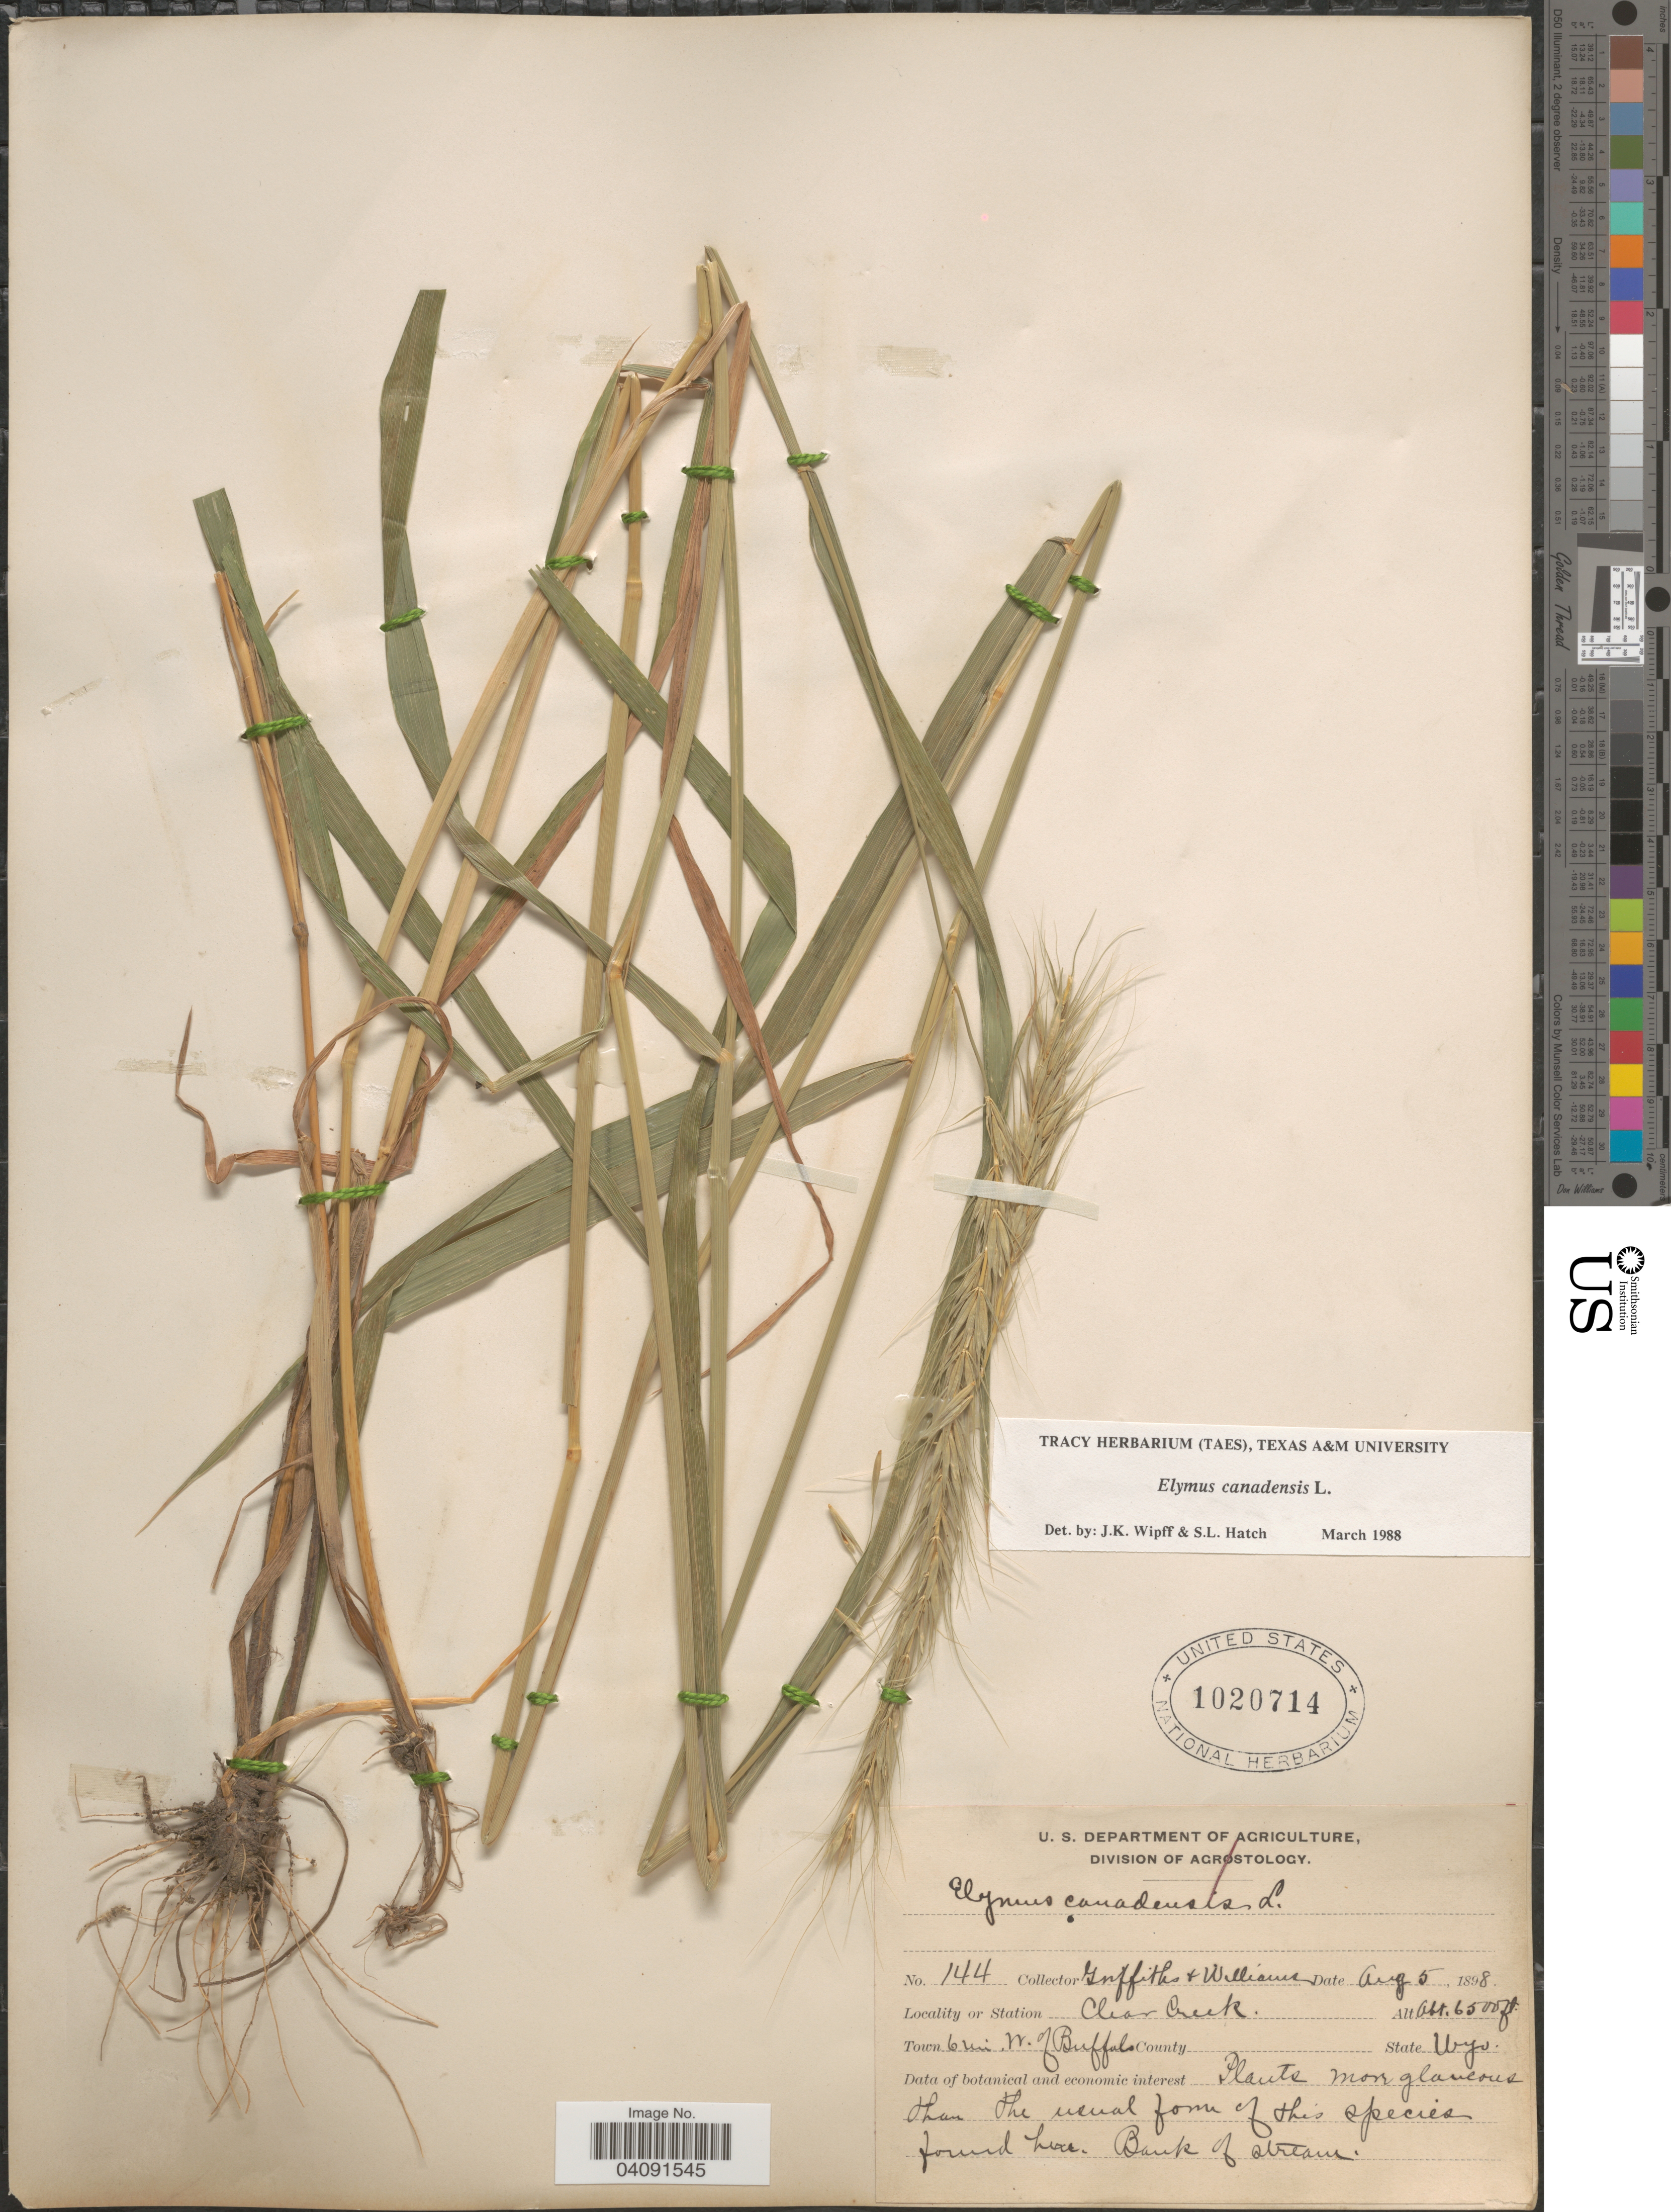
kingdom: Plantae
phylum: Tracheophyta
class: Liliopsida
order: Poales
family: Poaceae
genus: Elymus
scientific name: Elymus canadensis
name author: L.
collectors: -- Griffiths & -- Williams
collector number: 144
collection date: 1898-08-05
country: United States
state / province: Wyoming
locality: Clear Creek. Town 6 mi. W. of Buffalo. Bank of streams.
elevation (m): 1981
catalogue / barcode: US 1020714